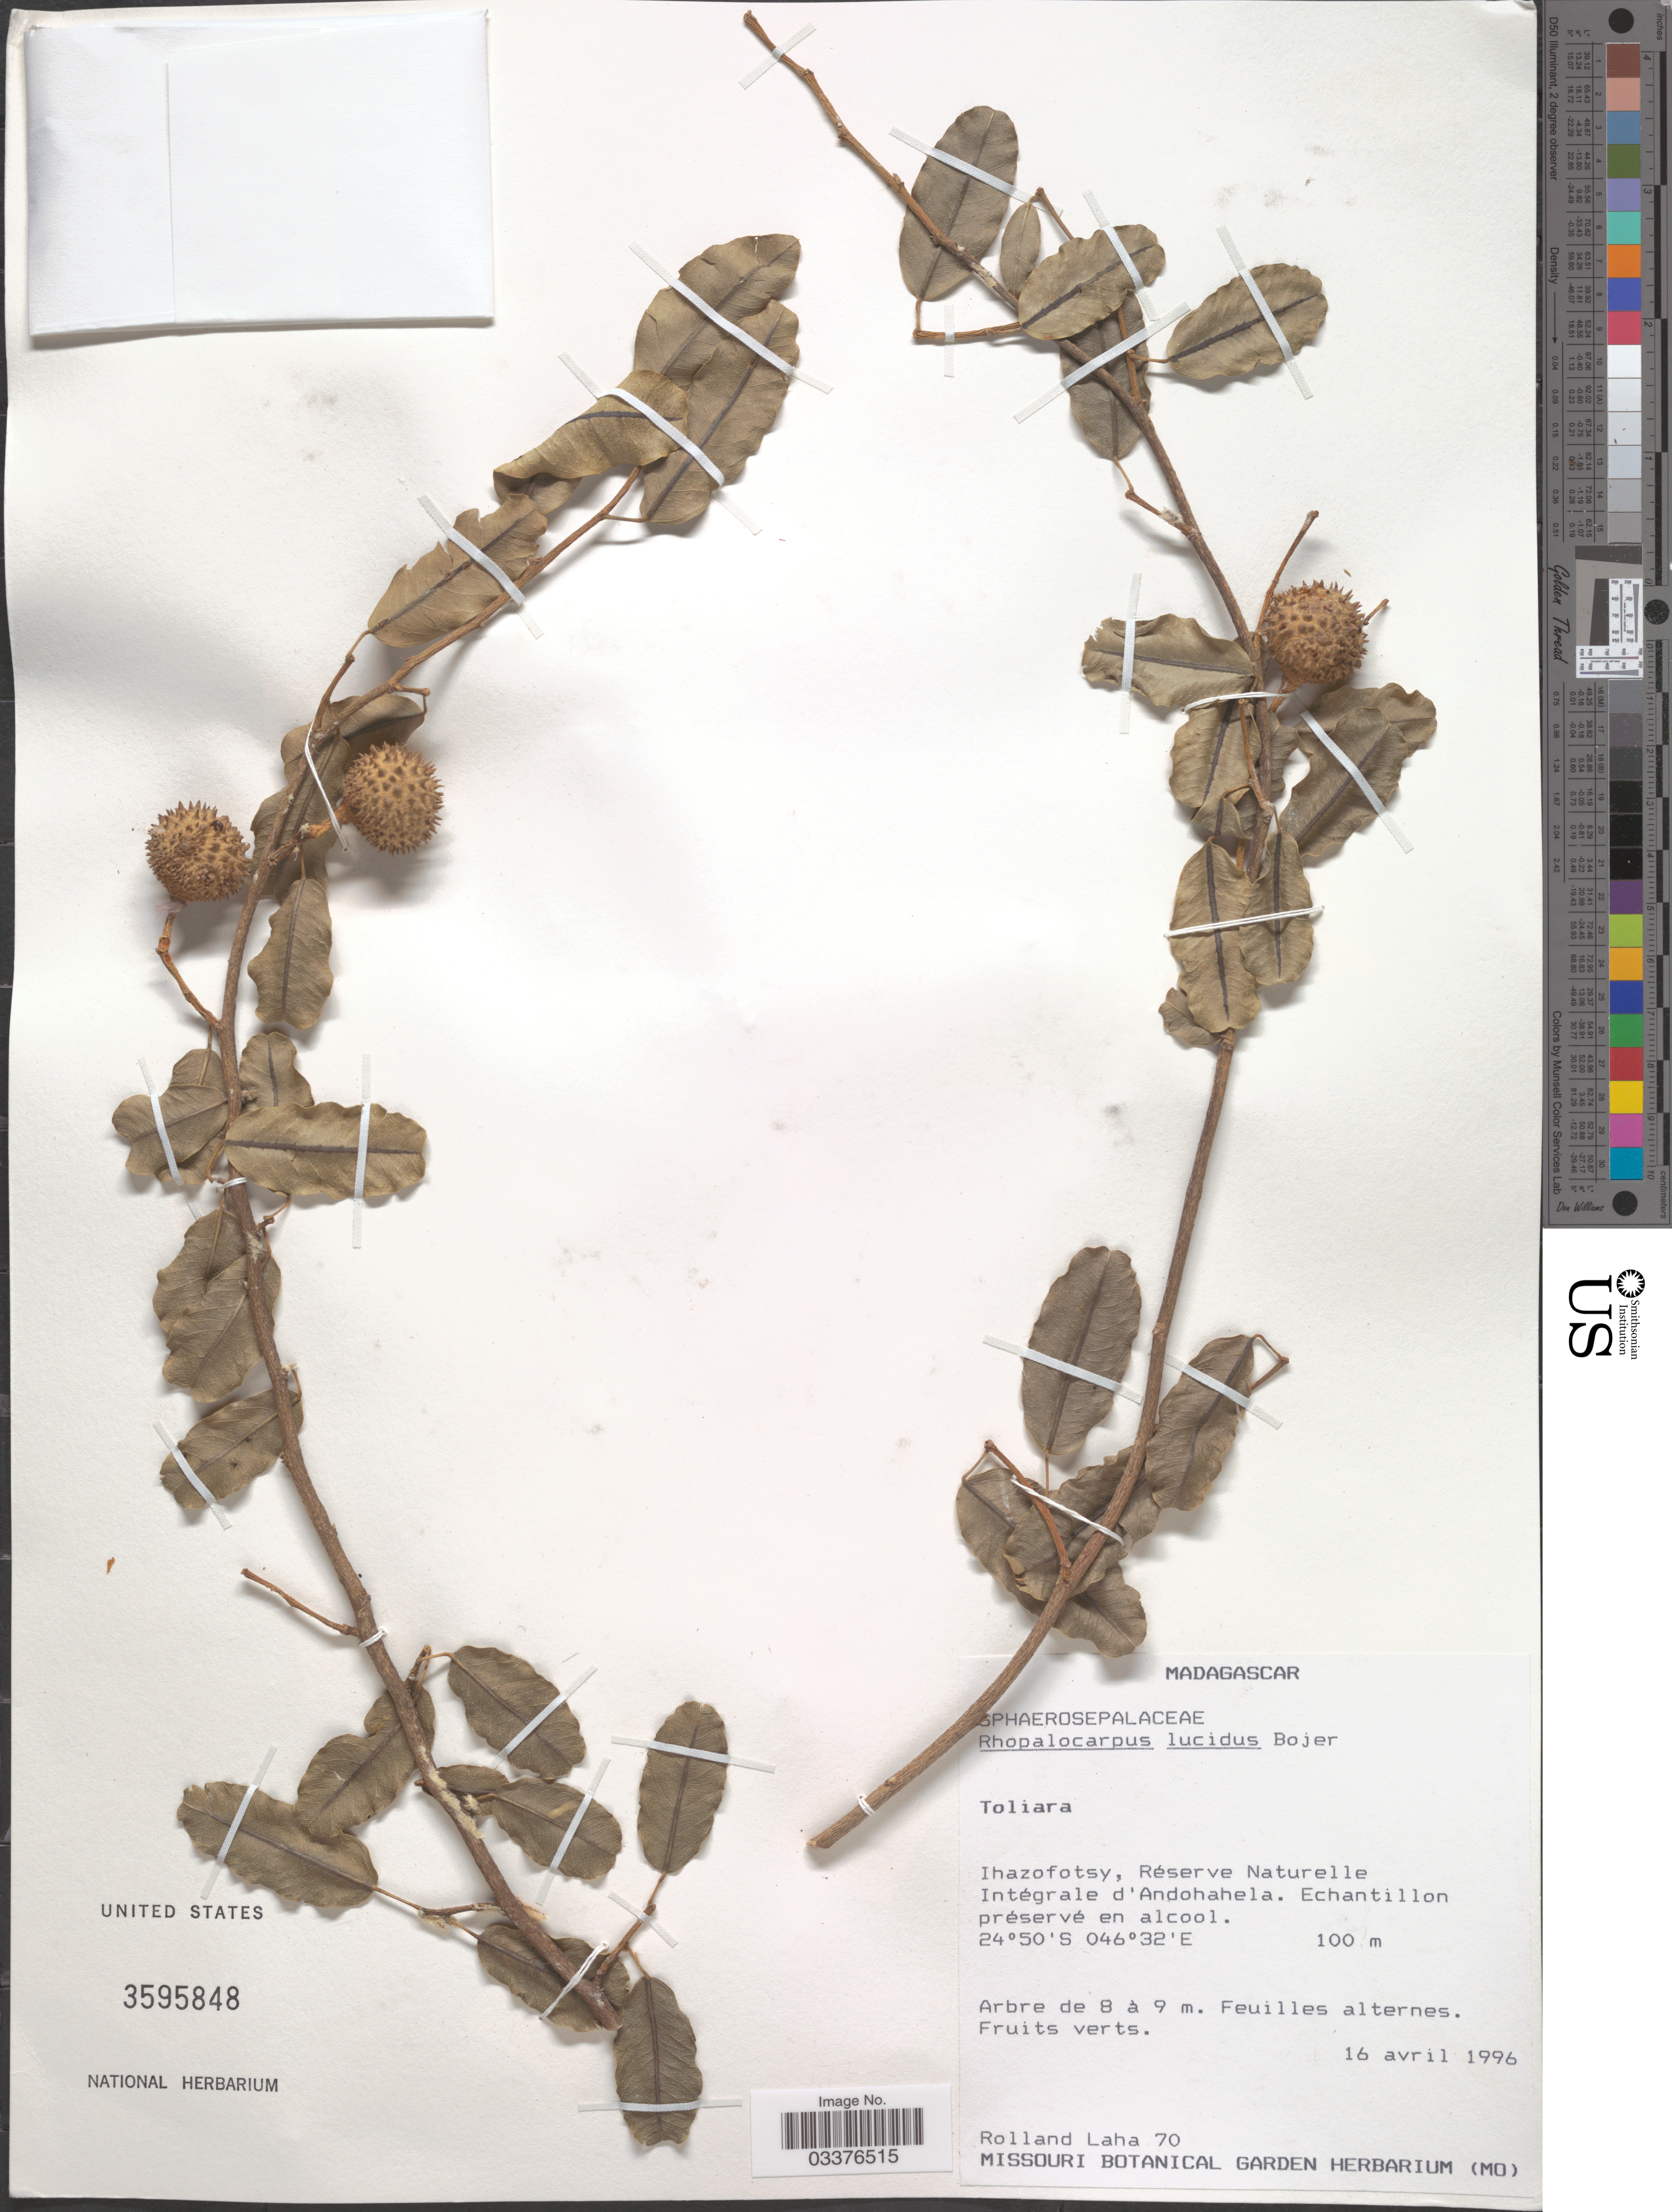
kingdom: Plantae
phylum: Tracheophyta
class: Magnoliopsida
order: Malvales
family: Sphaerosepalaceae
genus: Rhopalocarpus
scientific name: Rhopalocarpus lucidus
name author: Bojer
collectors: R. Laha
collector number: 70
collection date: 1996-04-16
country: Madagascar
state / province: Anosy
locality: Ihazofotsy, Réserve Naturelle Intégrale d'Andohahela.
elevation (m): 100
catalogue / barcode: US 3595848